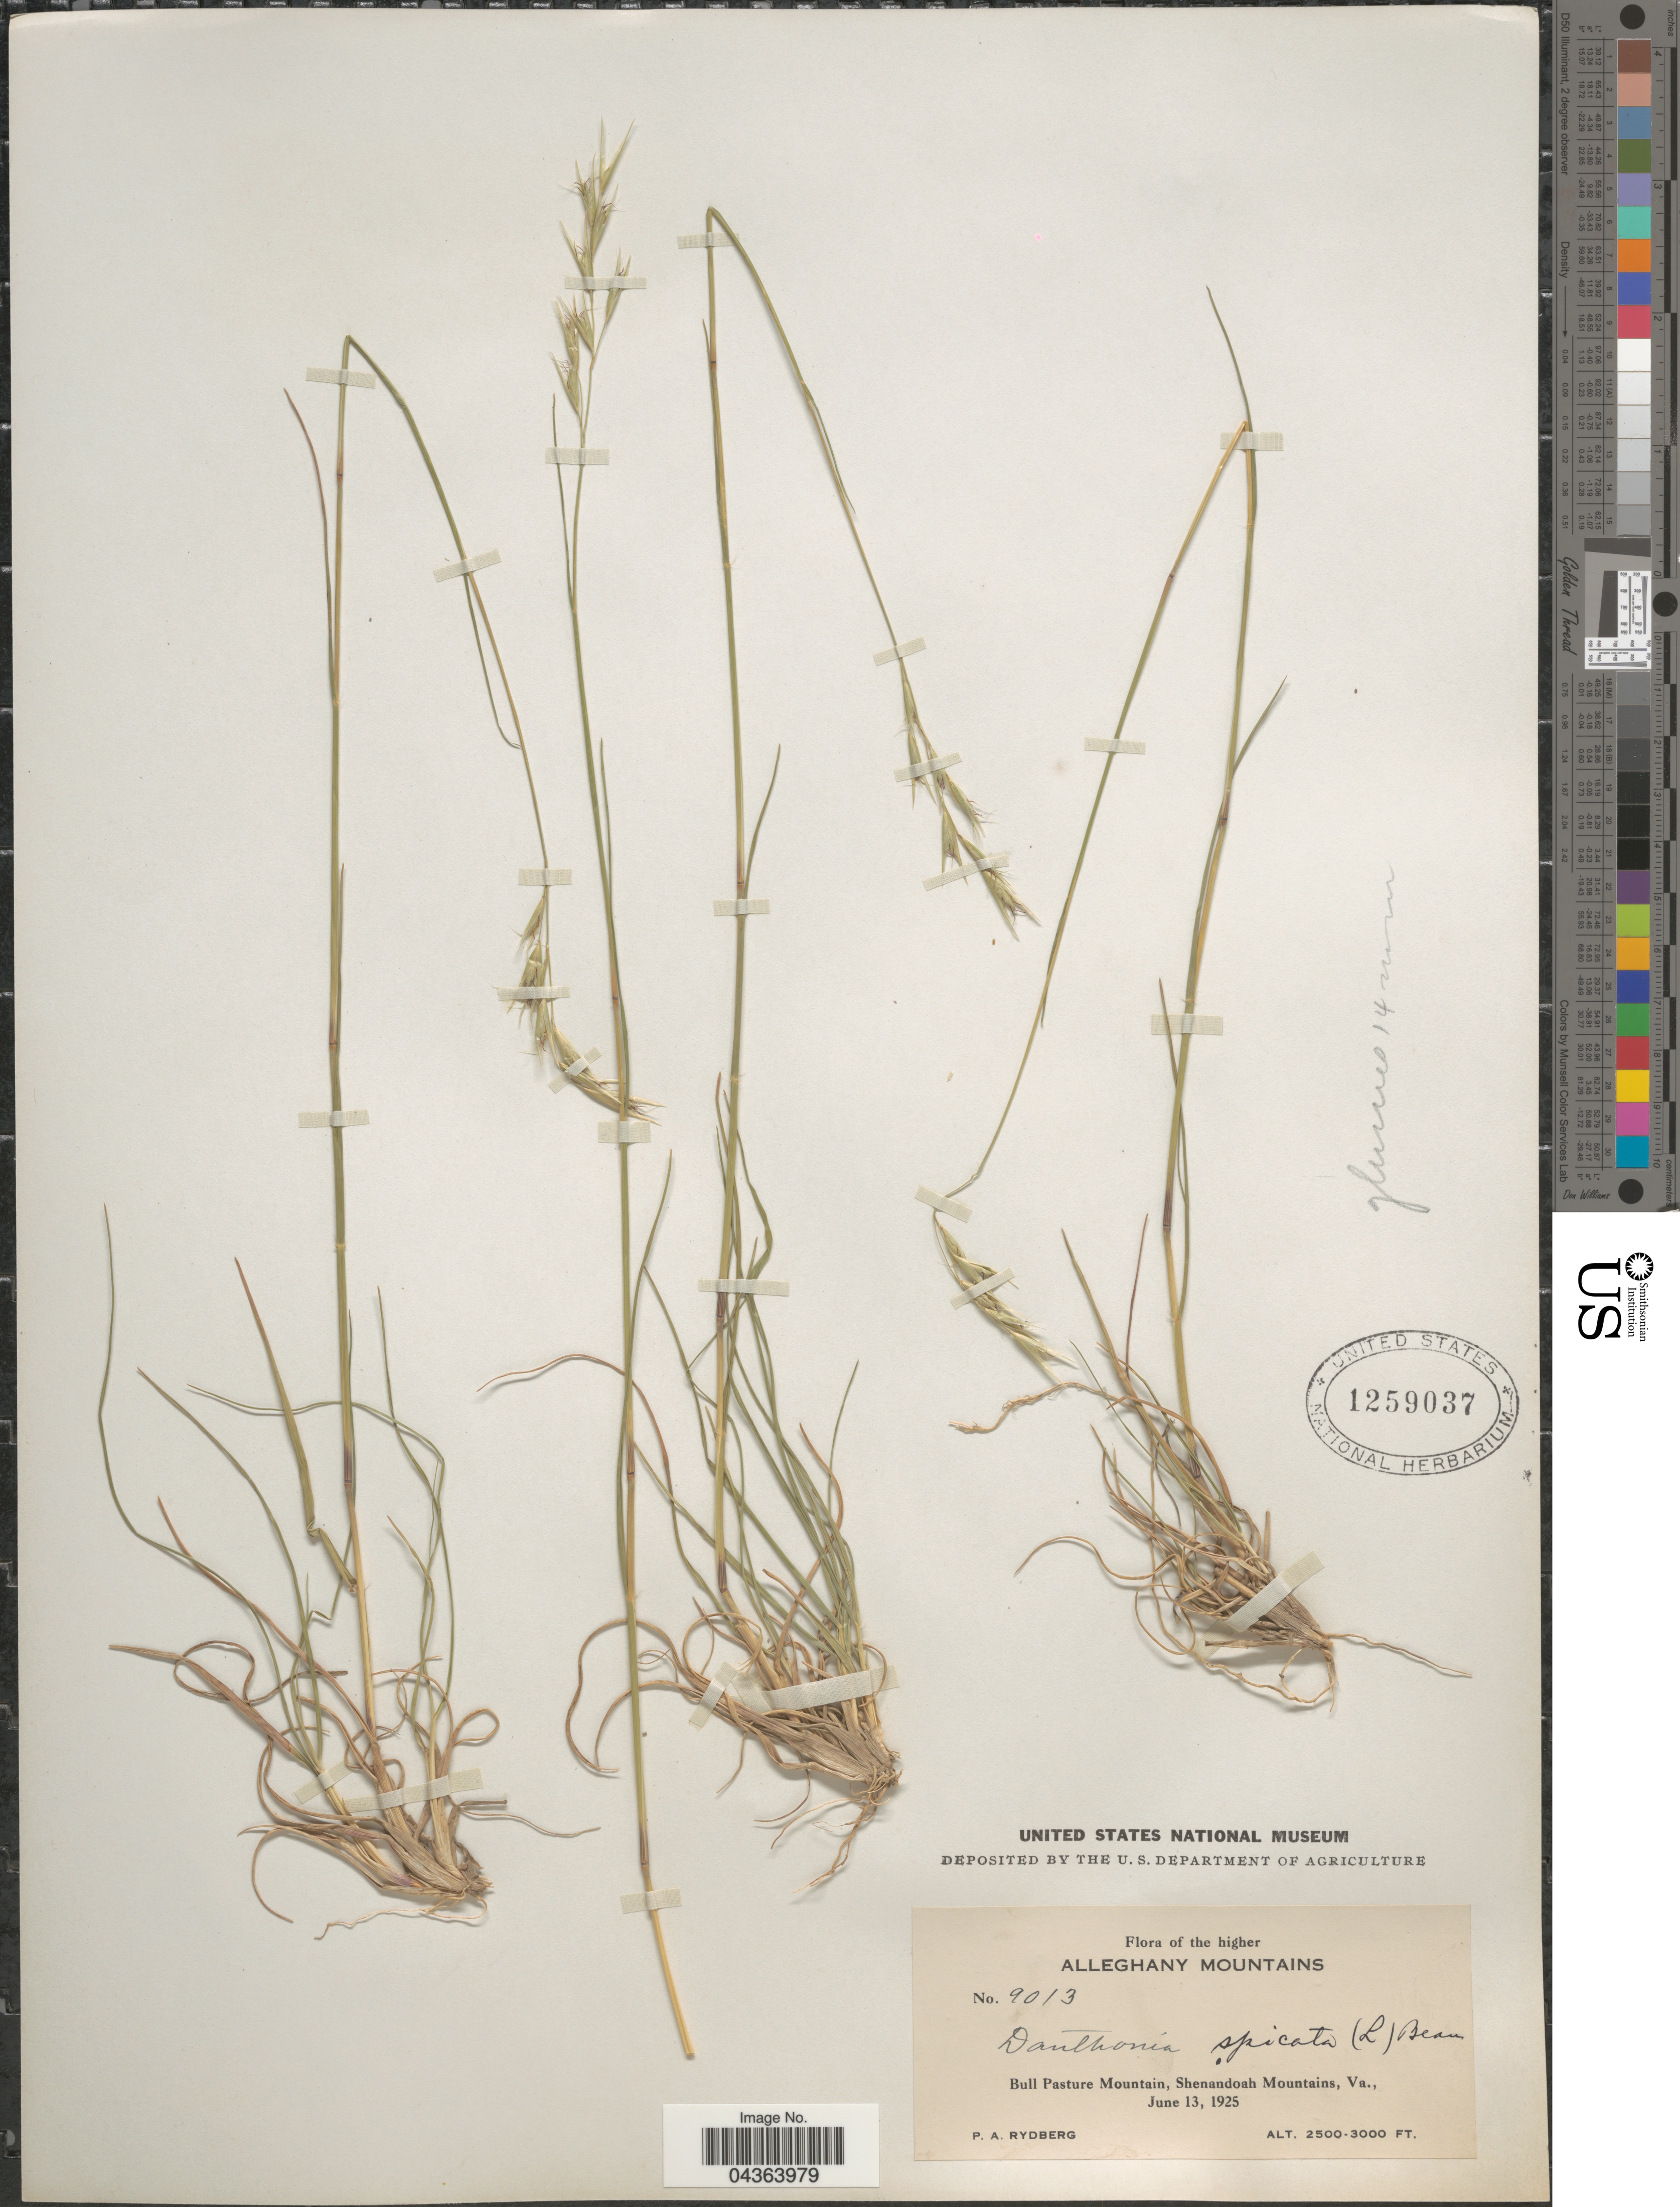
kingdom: Plantae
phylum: Tracheophyta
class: Liliopsida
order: Poales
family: Poaceae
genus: Danthonia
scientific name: Danthonia spicata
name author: (L.) P. Beauv. ex Roem. & Schult.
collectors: P. A. Rydberg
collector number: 9013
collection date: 1925-06-13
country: United States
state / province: Virginia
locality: Higher Alleghany Mountains. Bull Pasture Mountain, Shenandoah Mountains.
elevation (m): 762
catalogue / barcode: US 1259037